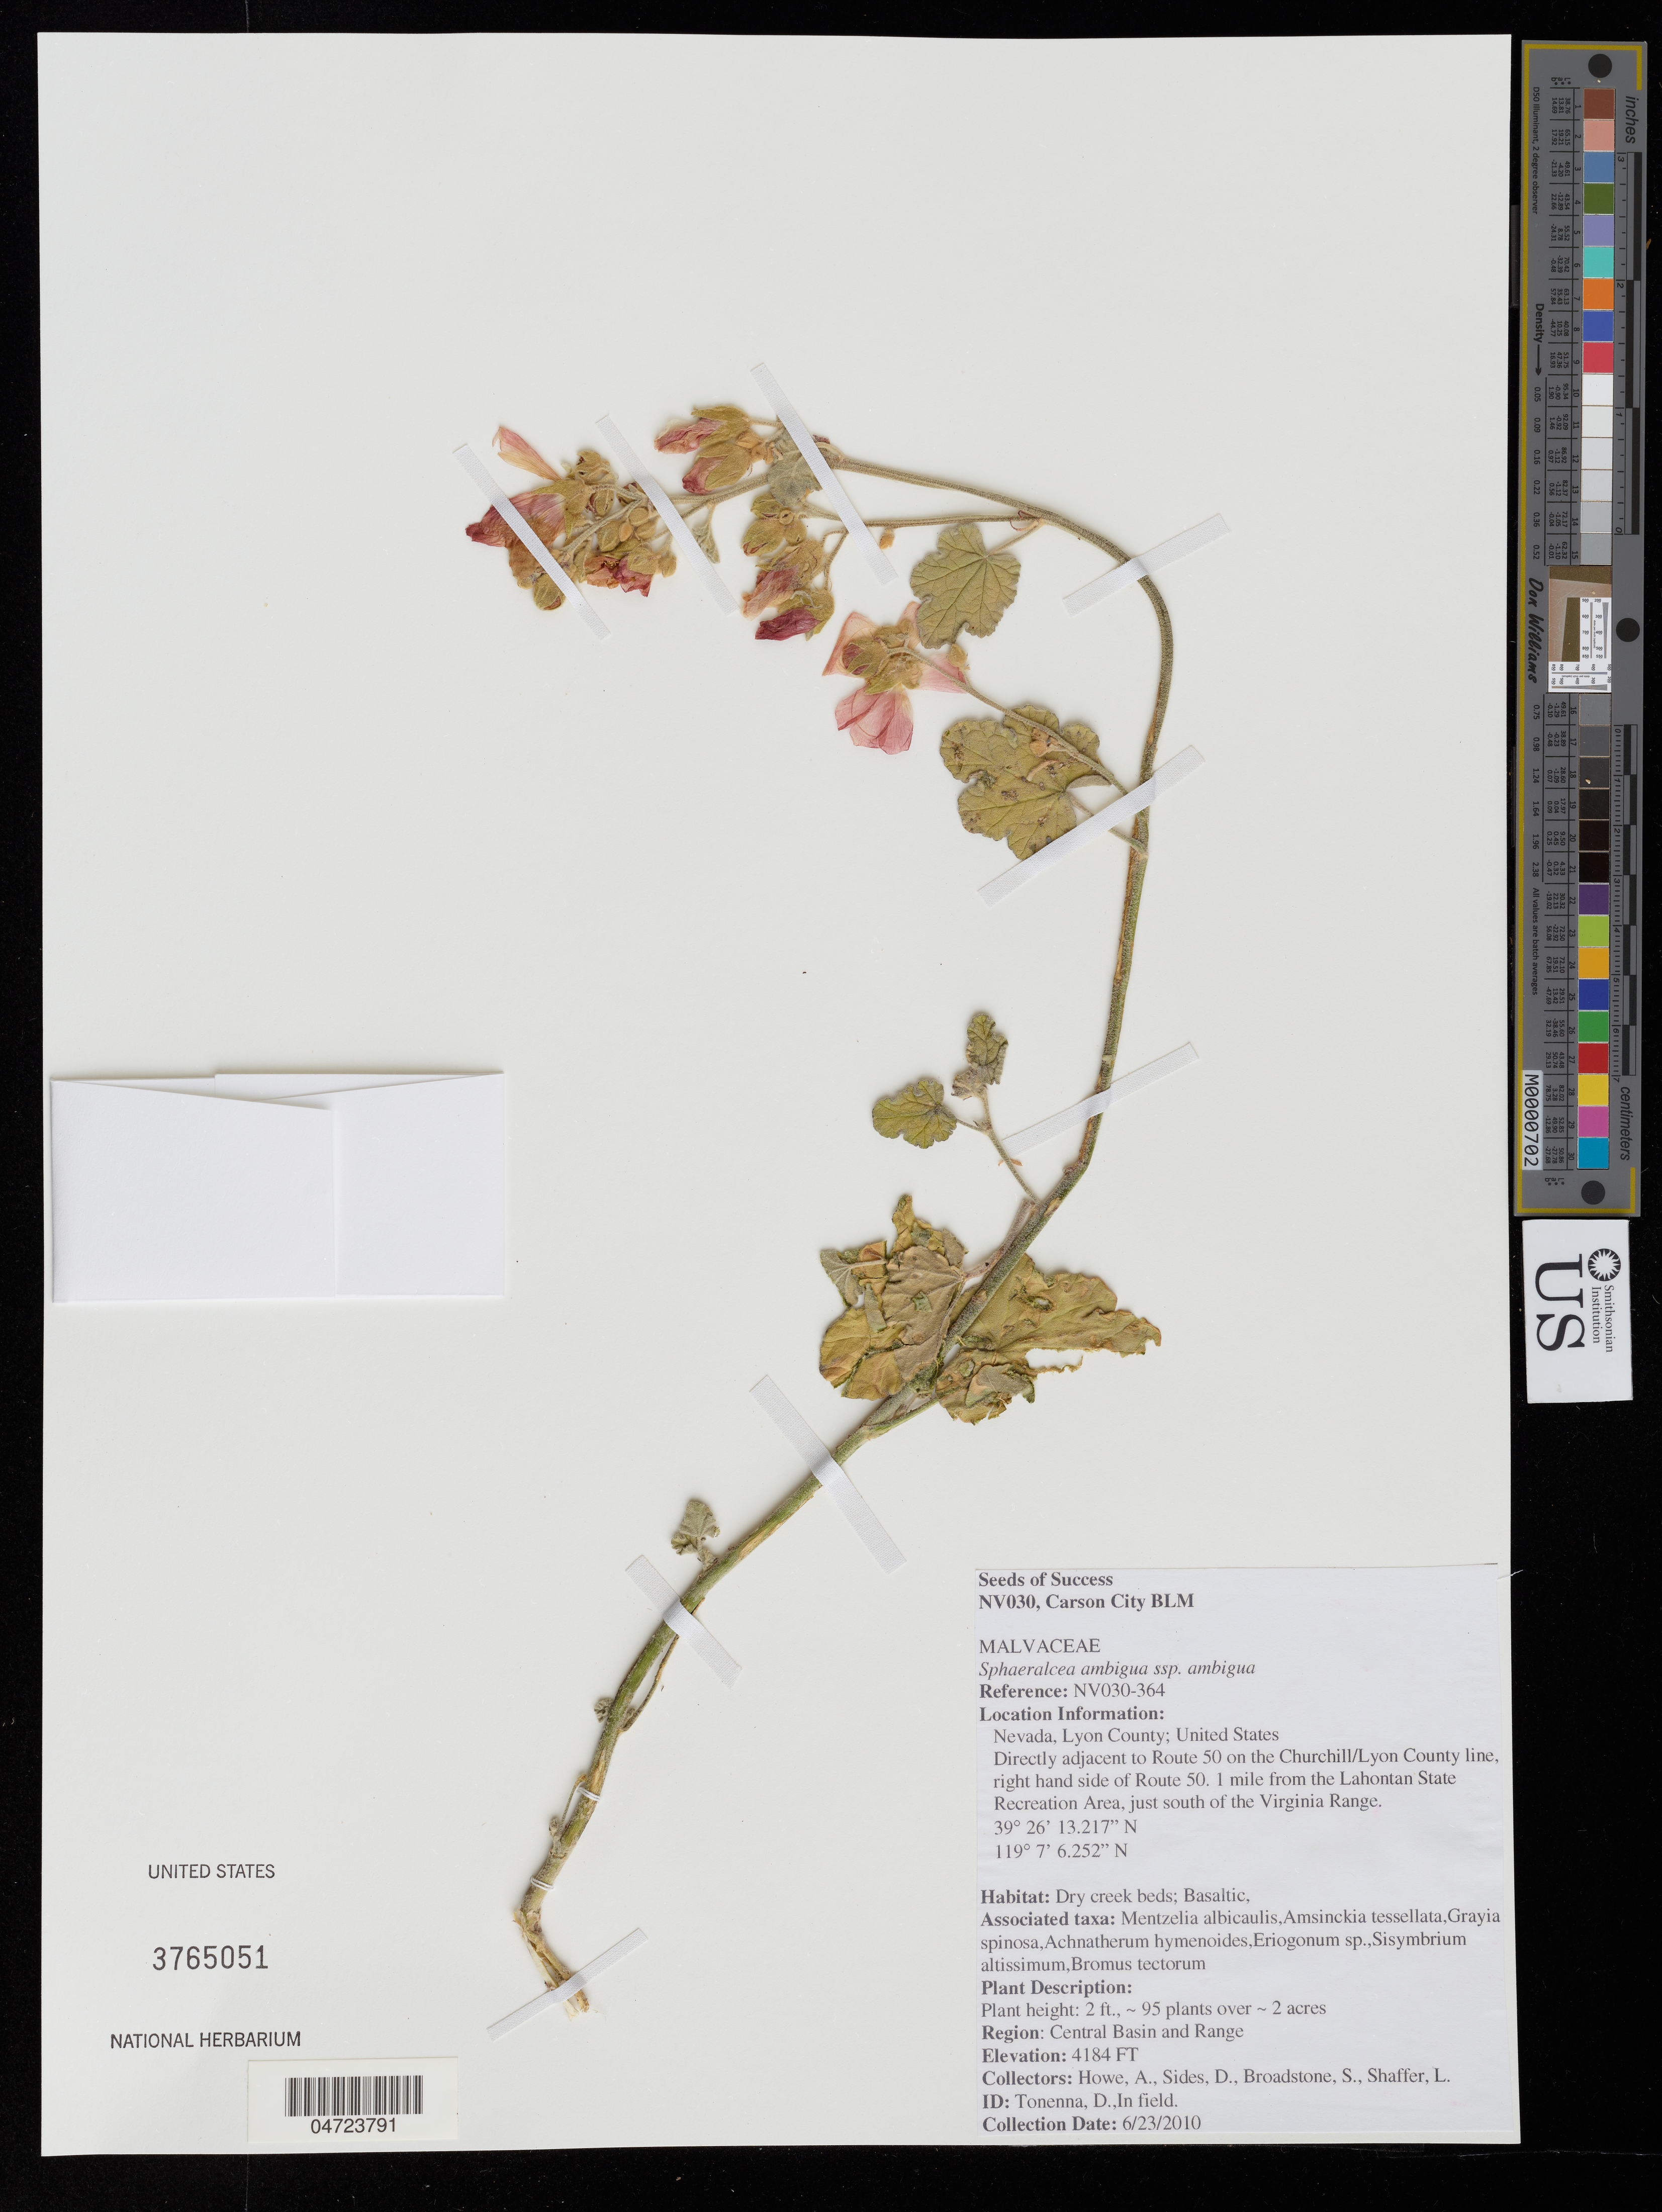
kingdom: Plantae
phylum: Tracheophyta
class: Magnoliopsida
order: Malvales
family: Malvaceae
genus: Sphaeralcea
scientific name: Sphaeralcea ambigua subsp. ambigua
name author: A. Gray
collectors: A. Howe, D. Sides, S. Broadstone & L. Shaffer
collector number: NV030-364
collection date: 2010-06-23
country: United States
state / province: Nevada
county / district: Lyon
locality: Lyon County. Directly adjacent to Route 50 on the Churchill/Lyon County line, right hand side of Route 50. 1 mile from the Lahontan State. Recreation Area, just south of the Virginia Range. Region: Central Basin and Range.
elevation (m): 1275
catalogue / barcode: US 3765051